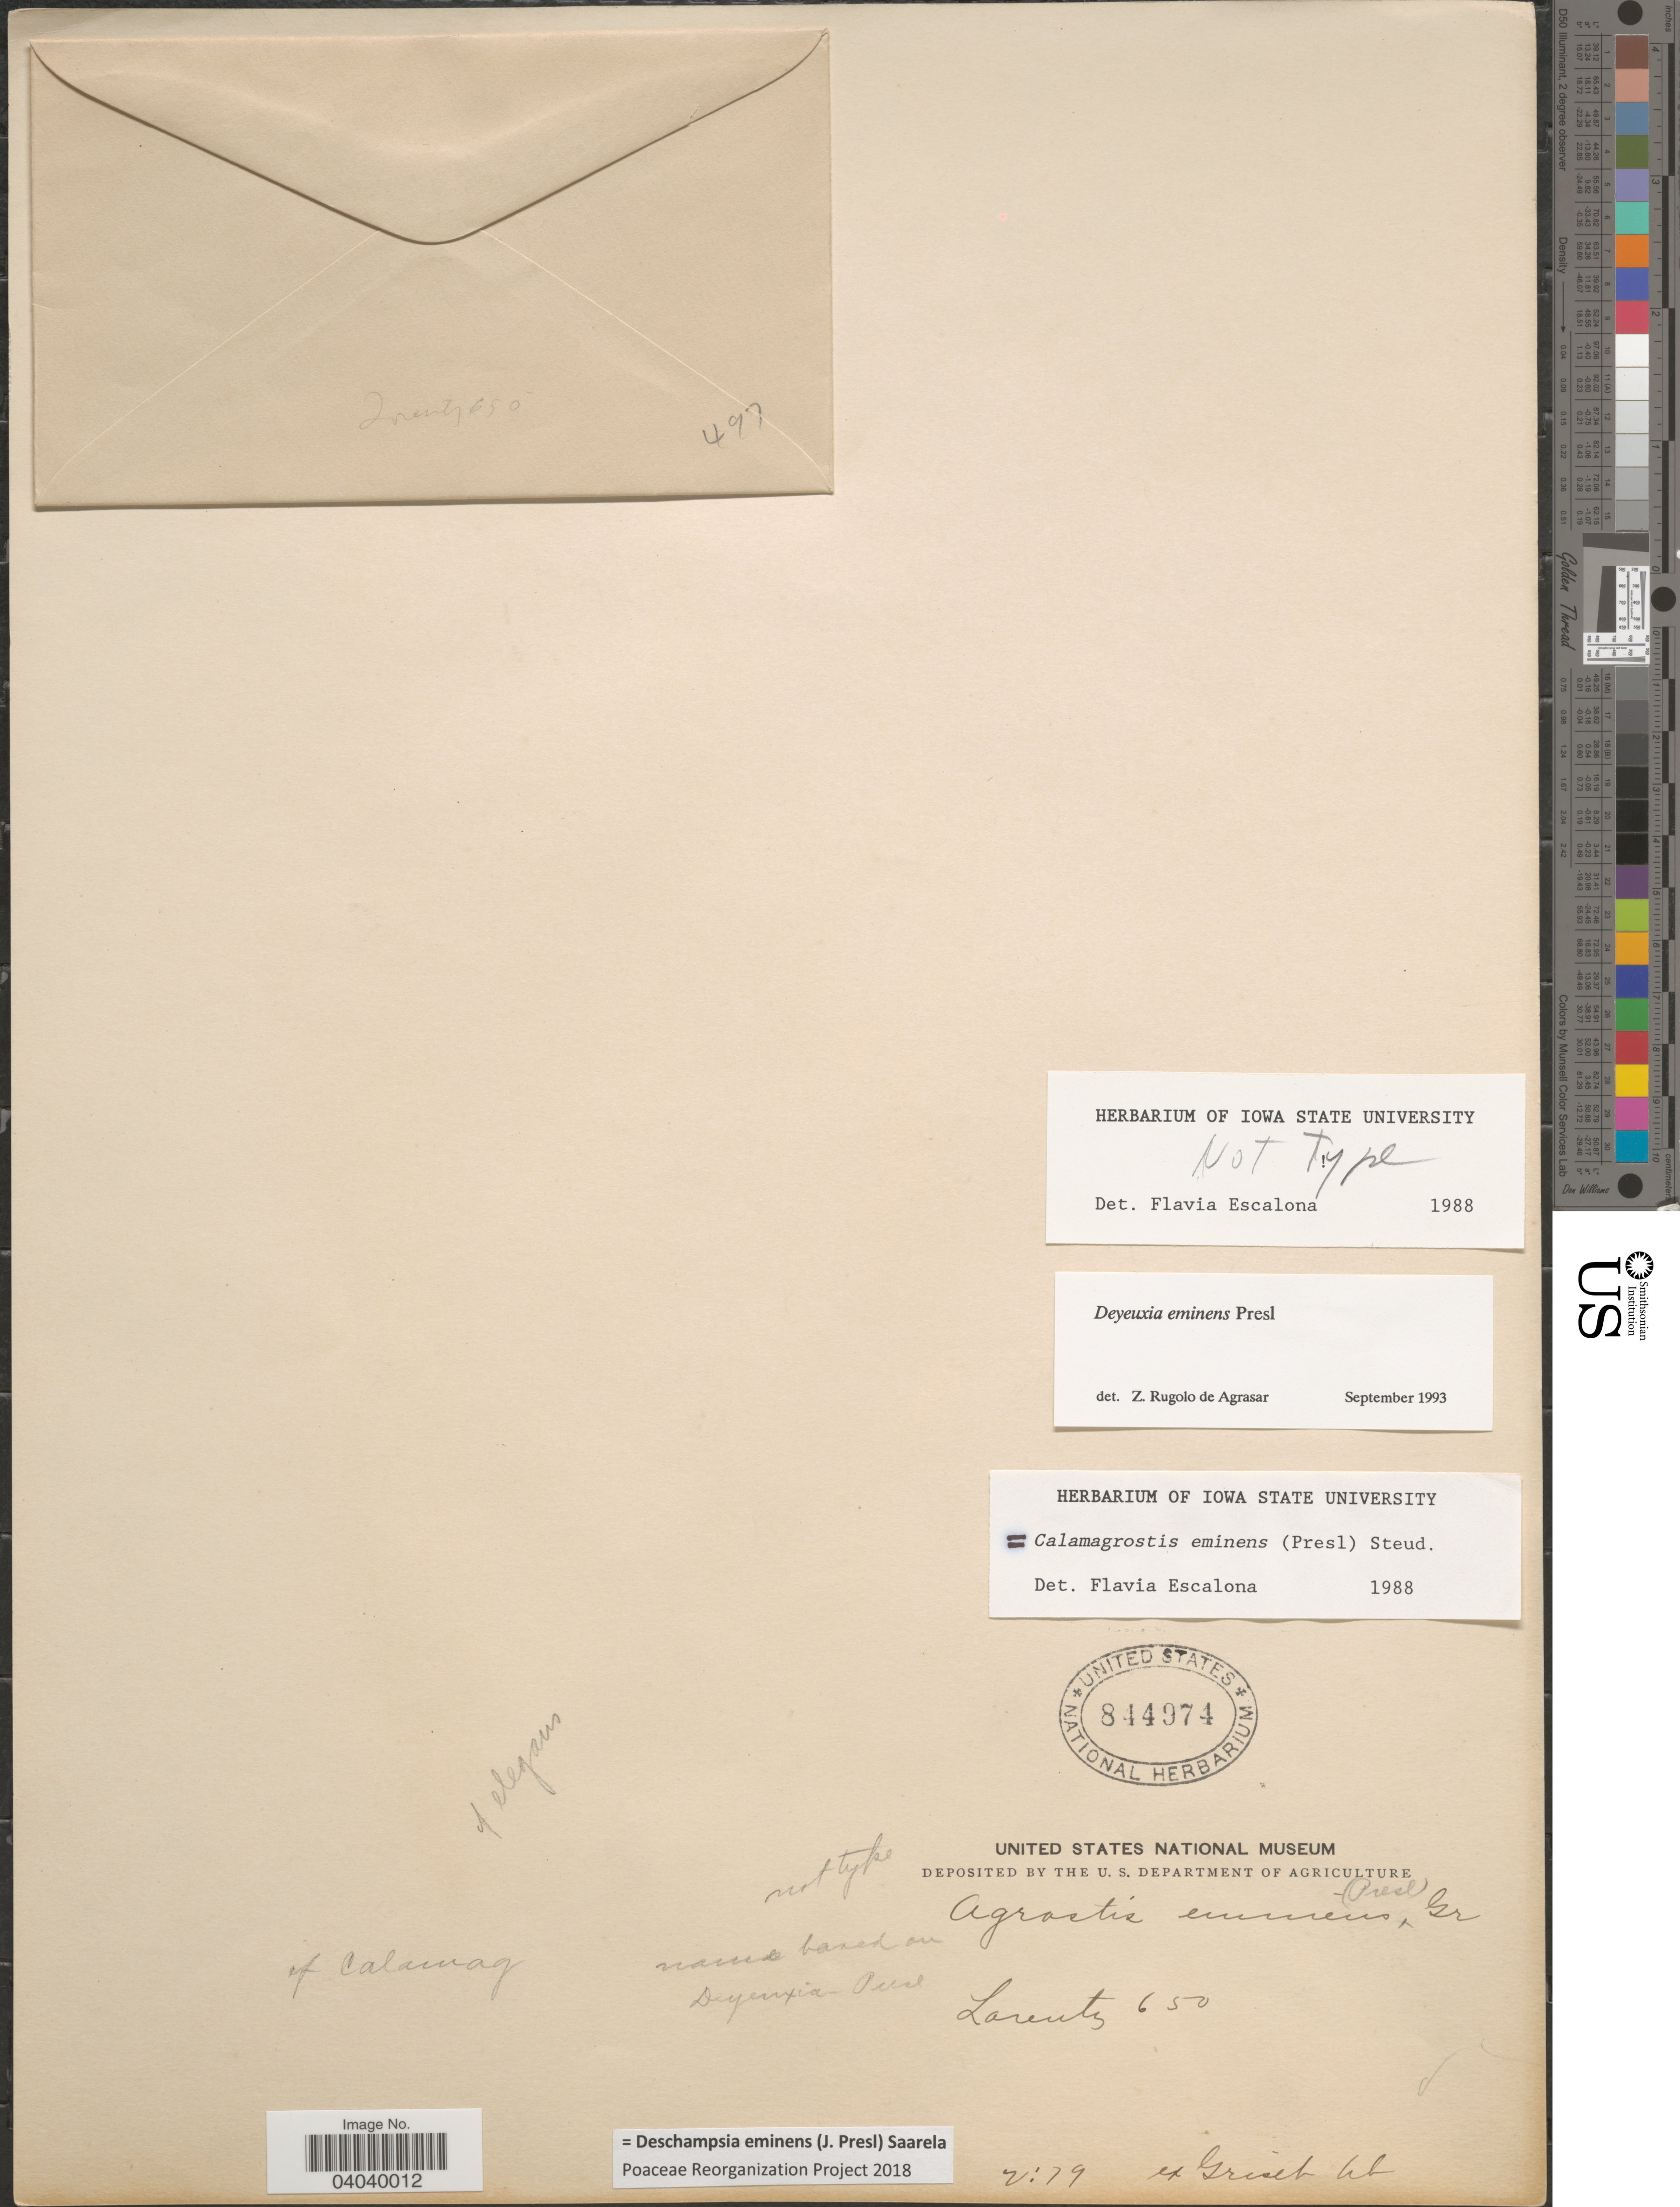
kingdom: Plantae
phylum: Tracheophyta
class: Liliopsida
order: Poales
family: Poaceae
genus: Deschampsia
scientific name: Deschampsia eminens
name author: (J. Presl) Saarela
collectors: -. Lorentz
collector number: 650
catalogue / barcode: US 844974